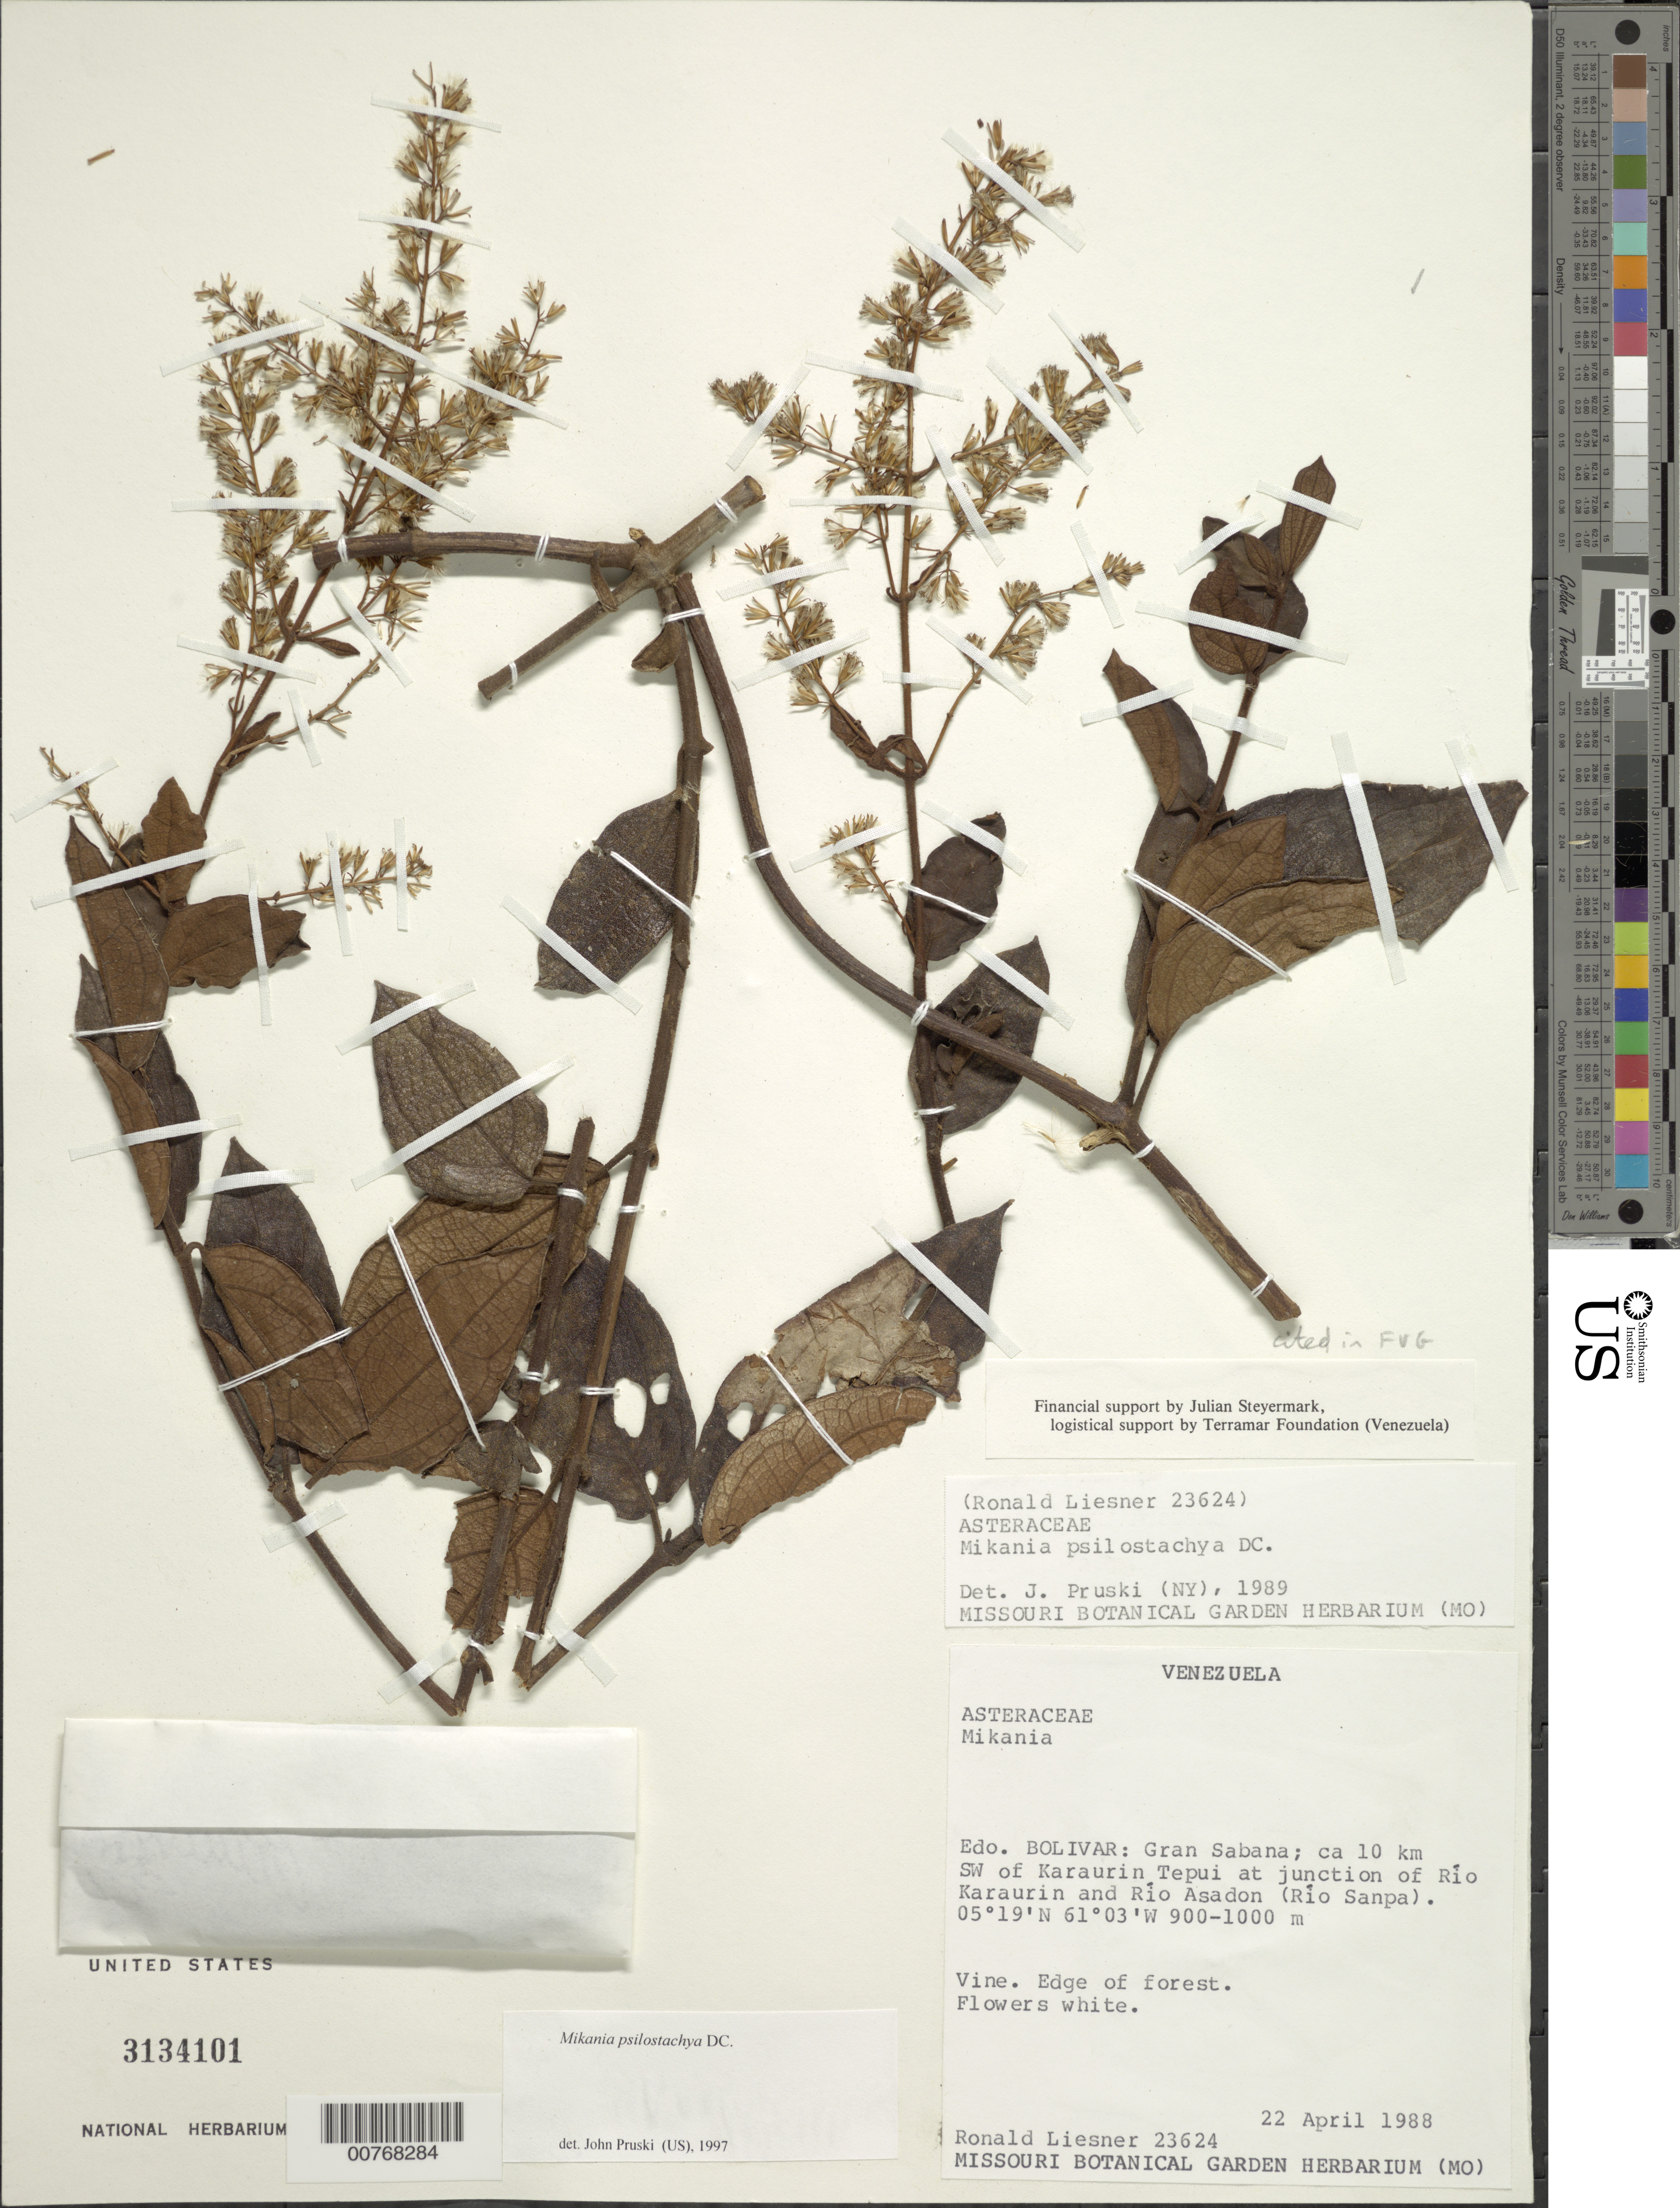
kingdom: Plantae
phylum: Tracheophyta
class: Magnoliopsida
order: Asterales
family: Asteraceae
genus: Mikania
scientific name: Mikania psilostachya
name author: DC.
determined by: Pruski, J. F.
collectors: R. L. Liesner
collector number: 23624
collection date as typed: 22-Apr-88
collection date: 1988-04-22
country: Venezuela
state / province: Bolívar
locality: Gran Sabana, ca 10 km SW of Karaurin tepuí at junction of Río Karaurin and Río Asadon (Río Sanpa)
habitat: Edge of forest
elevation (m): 900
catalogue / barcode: US 3134101